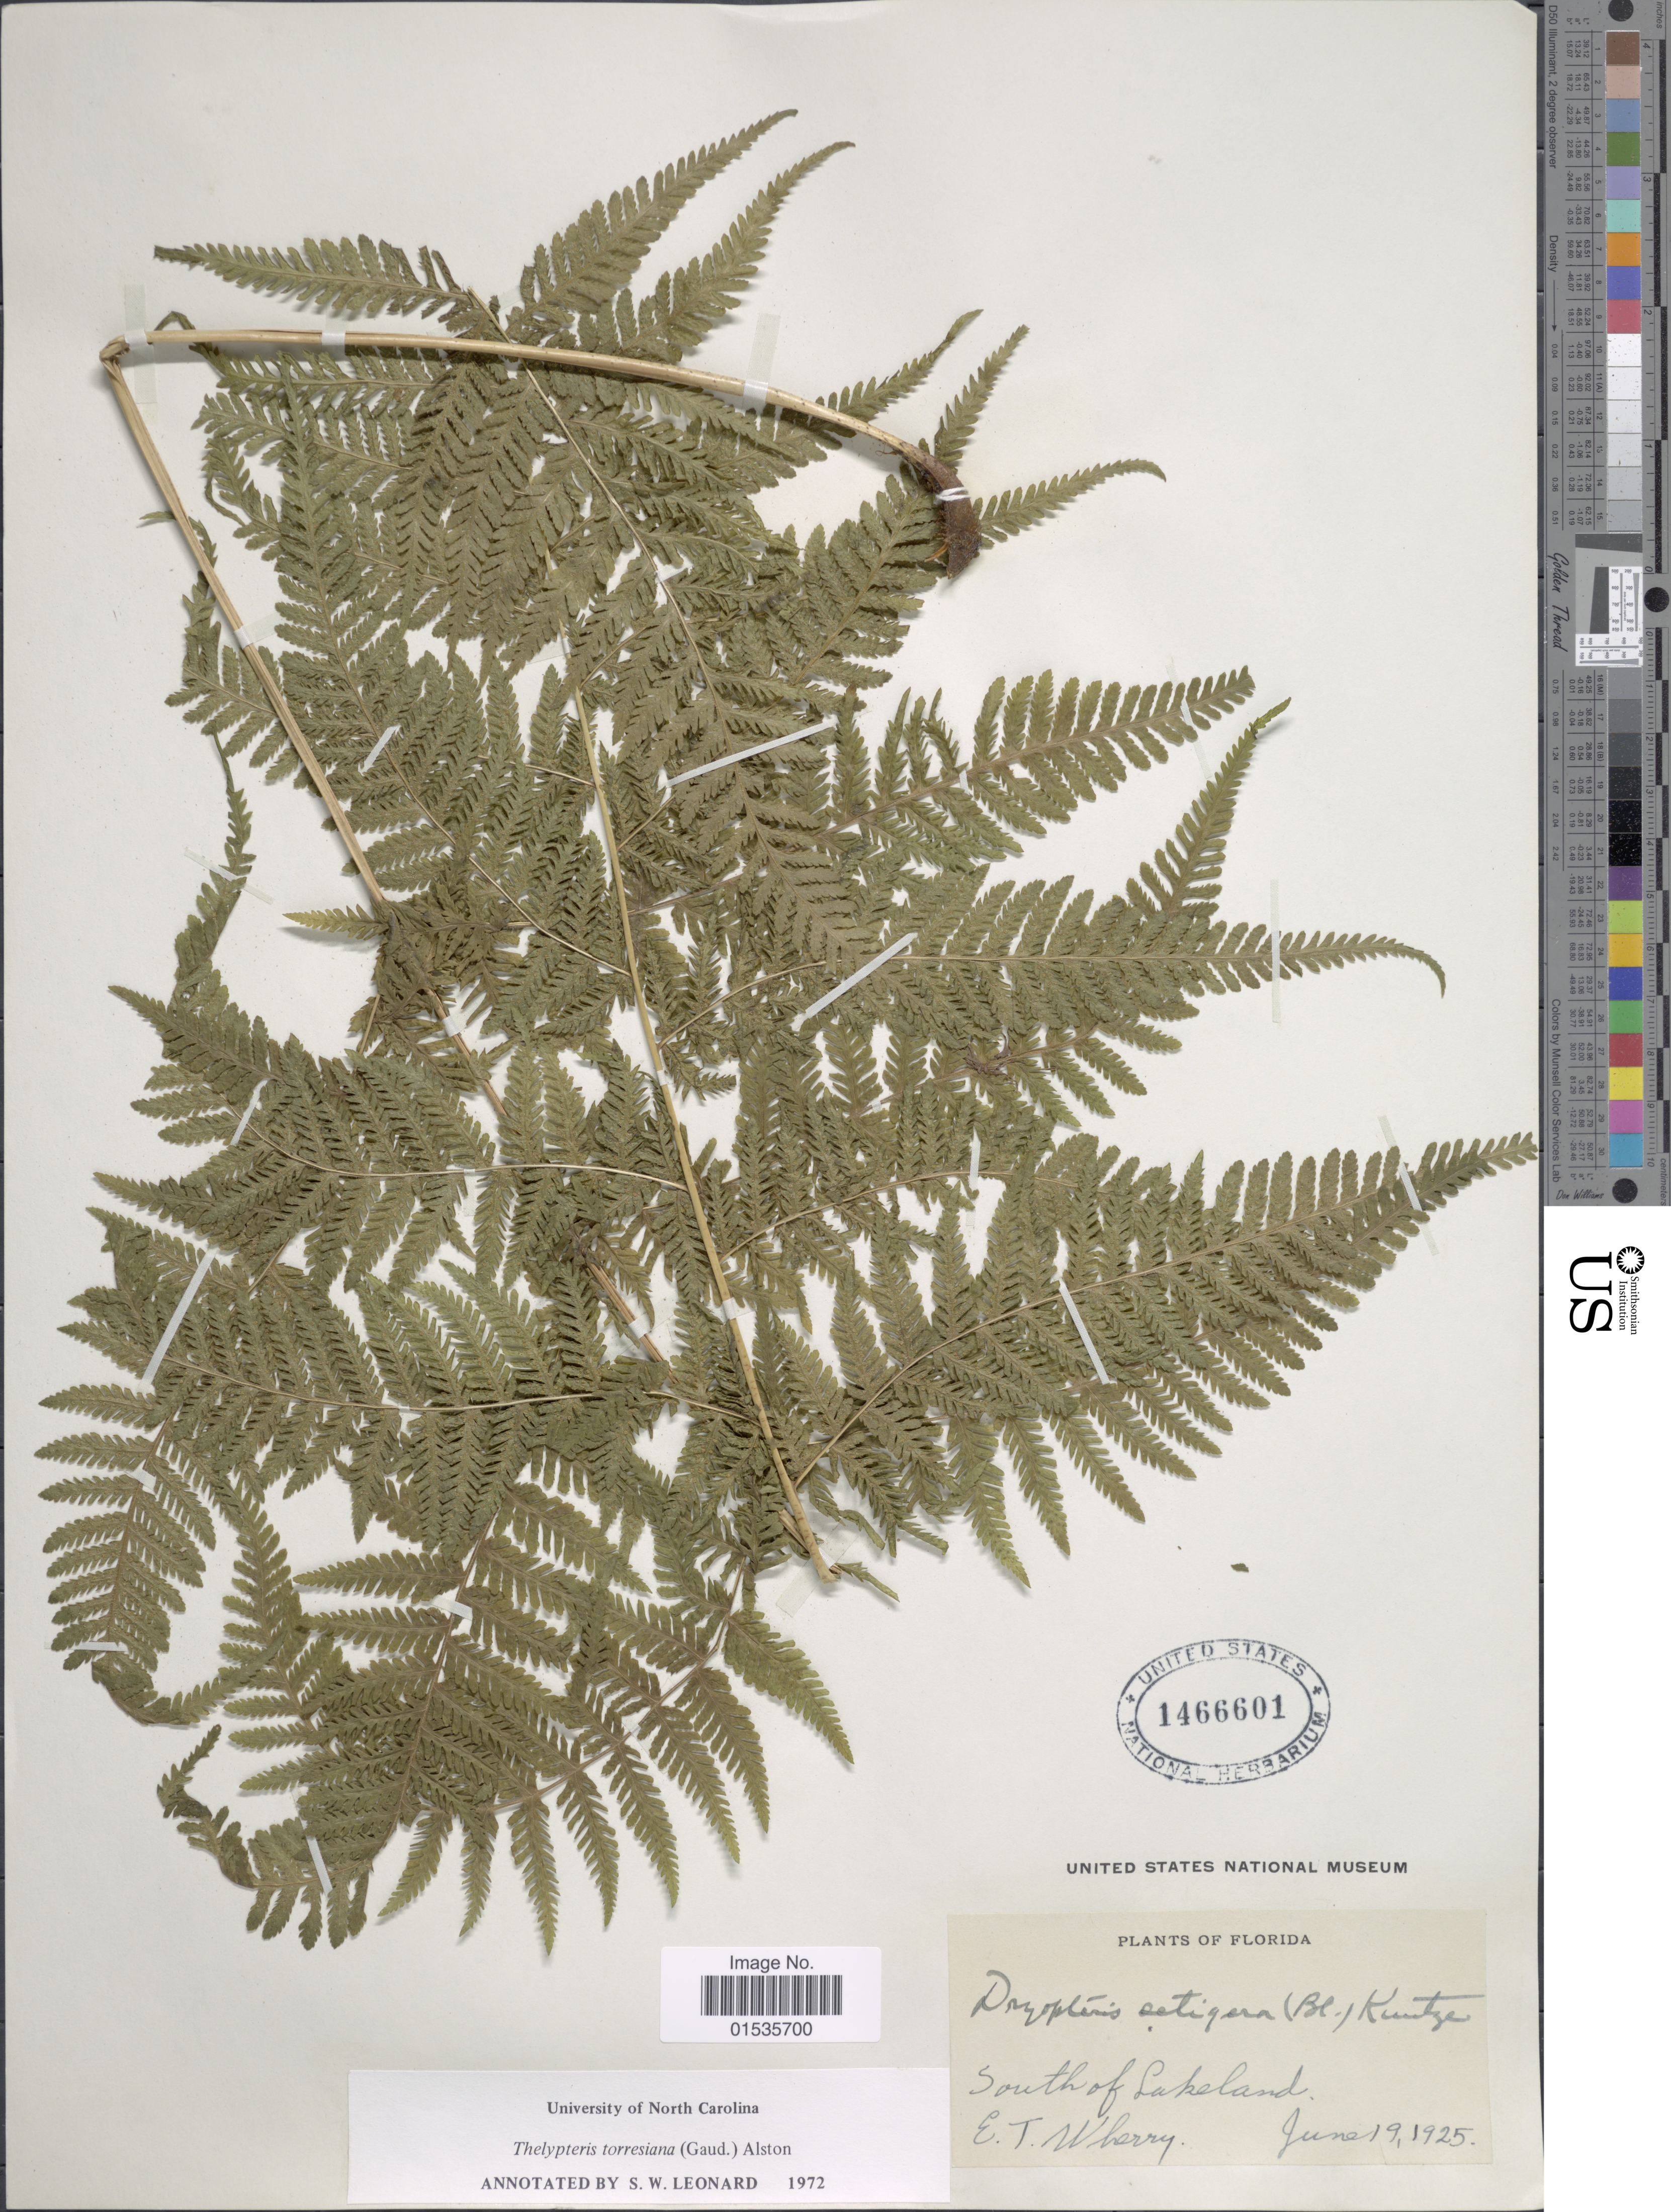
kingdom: Plantae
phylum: Tracheophyta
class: Polypodiopsida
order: Polypodiales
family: Thelypteridaceae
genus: Macrothelypteris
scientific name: Macrothelypteris torresiana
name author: (Gaudich.) Ching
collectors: E. T. Wherry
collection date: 1925-06-19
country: United States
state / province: Florida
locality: South of Lakeland. Florida.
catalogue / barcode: US 1466601